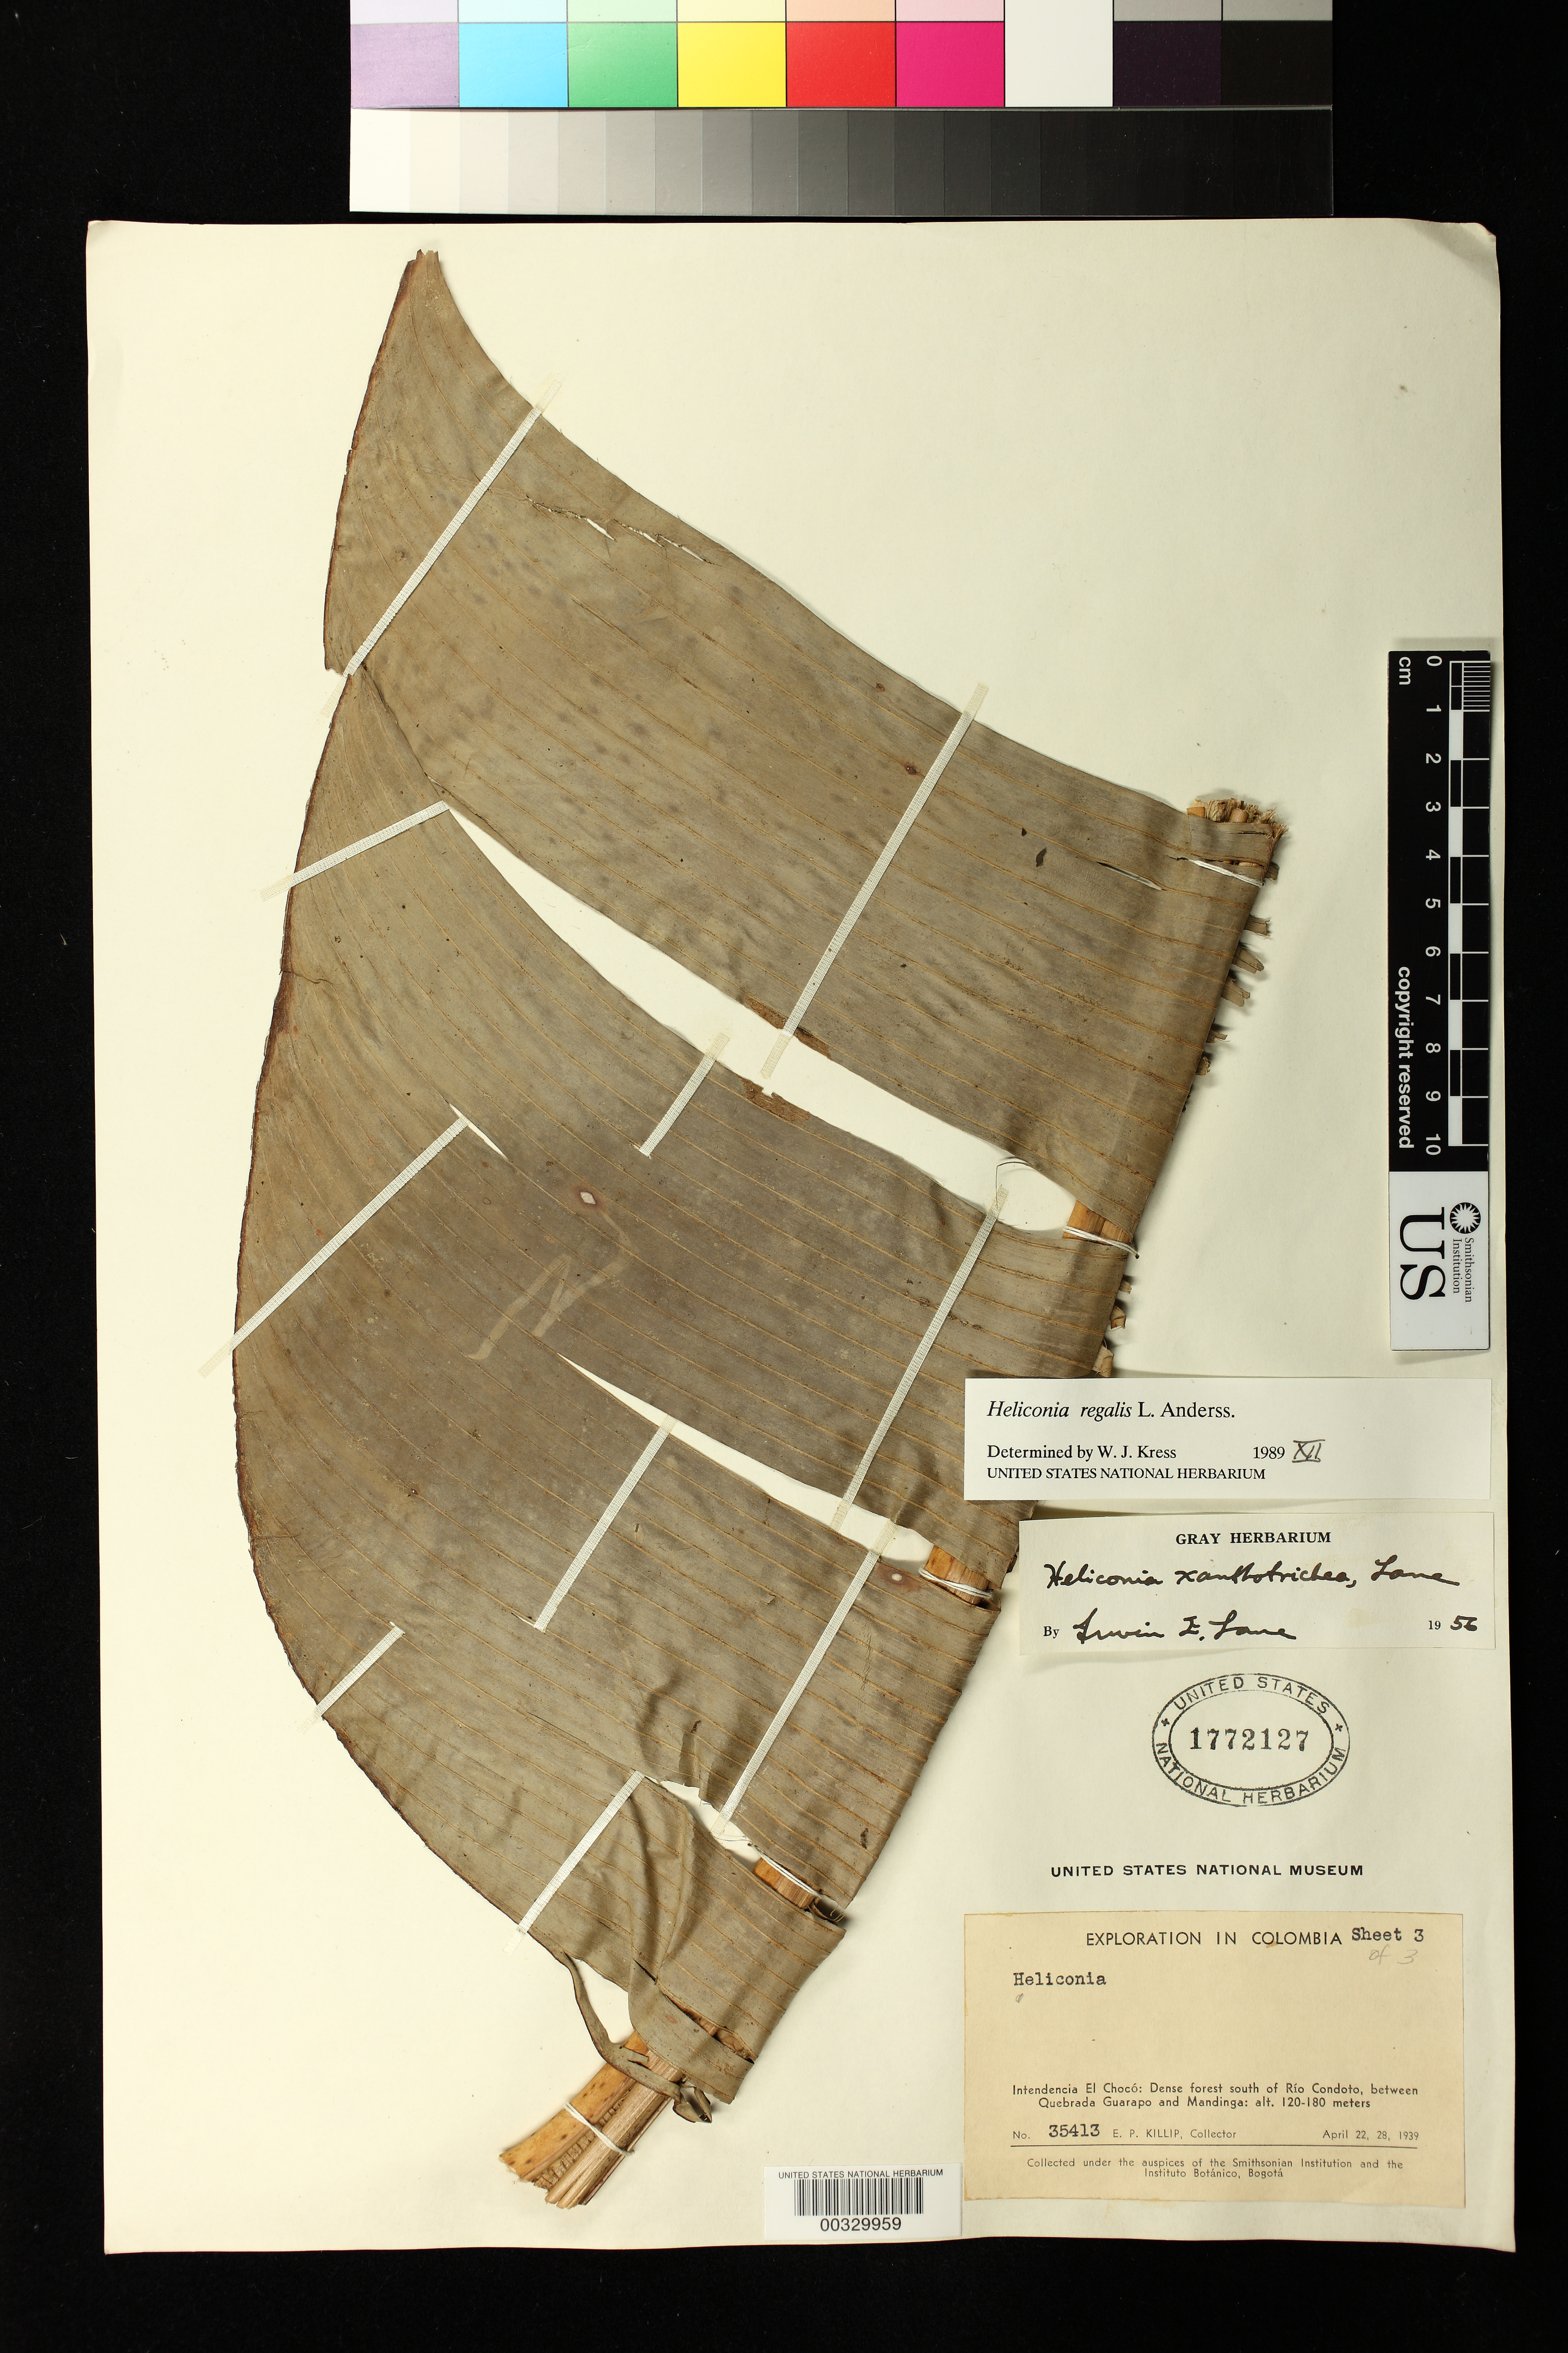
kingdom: Plantae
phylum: Tracheophyta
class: Liliopsida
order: Zingiberales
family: Heliconiaceae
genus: Heliconia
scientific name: Heliconia regalis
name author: L. Andersson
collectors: E. P. Killip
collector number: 35413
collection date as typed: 22 Apr 1939 and 28 Apr 1939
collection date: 1939-04-22,1939-04-28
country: Colombia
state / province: Chocó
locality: Dense forest S of Rio Condoto, between Quebrada Guarapo and Mandinga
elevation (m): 120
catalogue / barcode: US 1772127